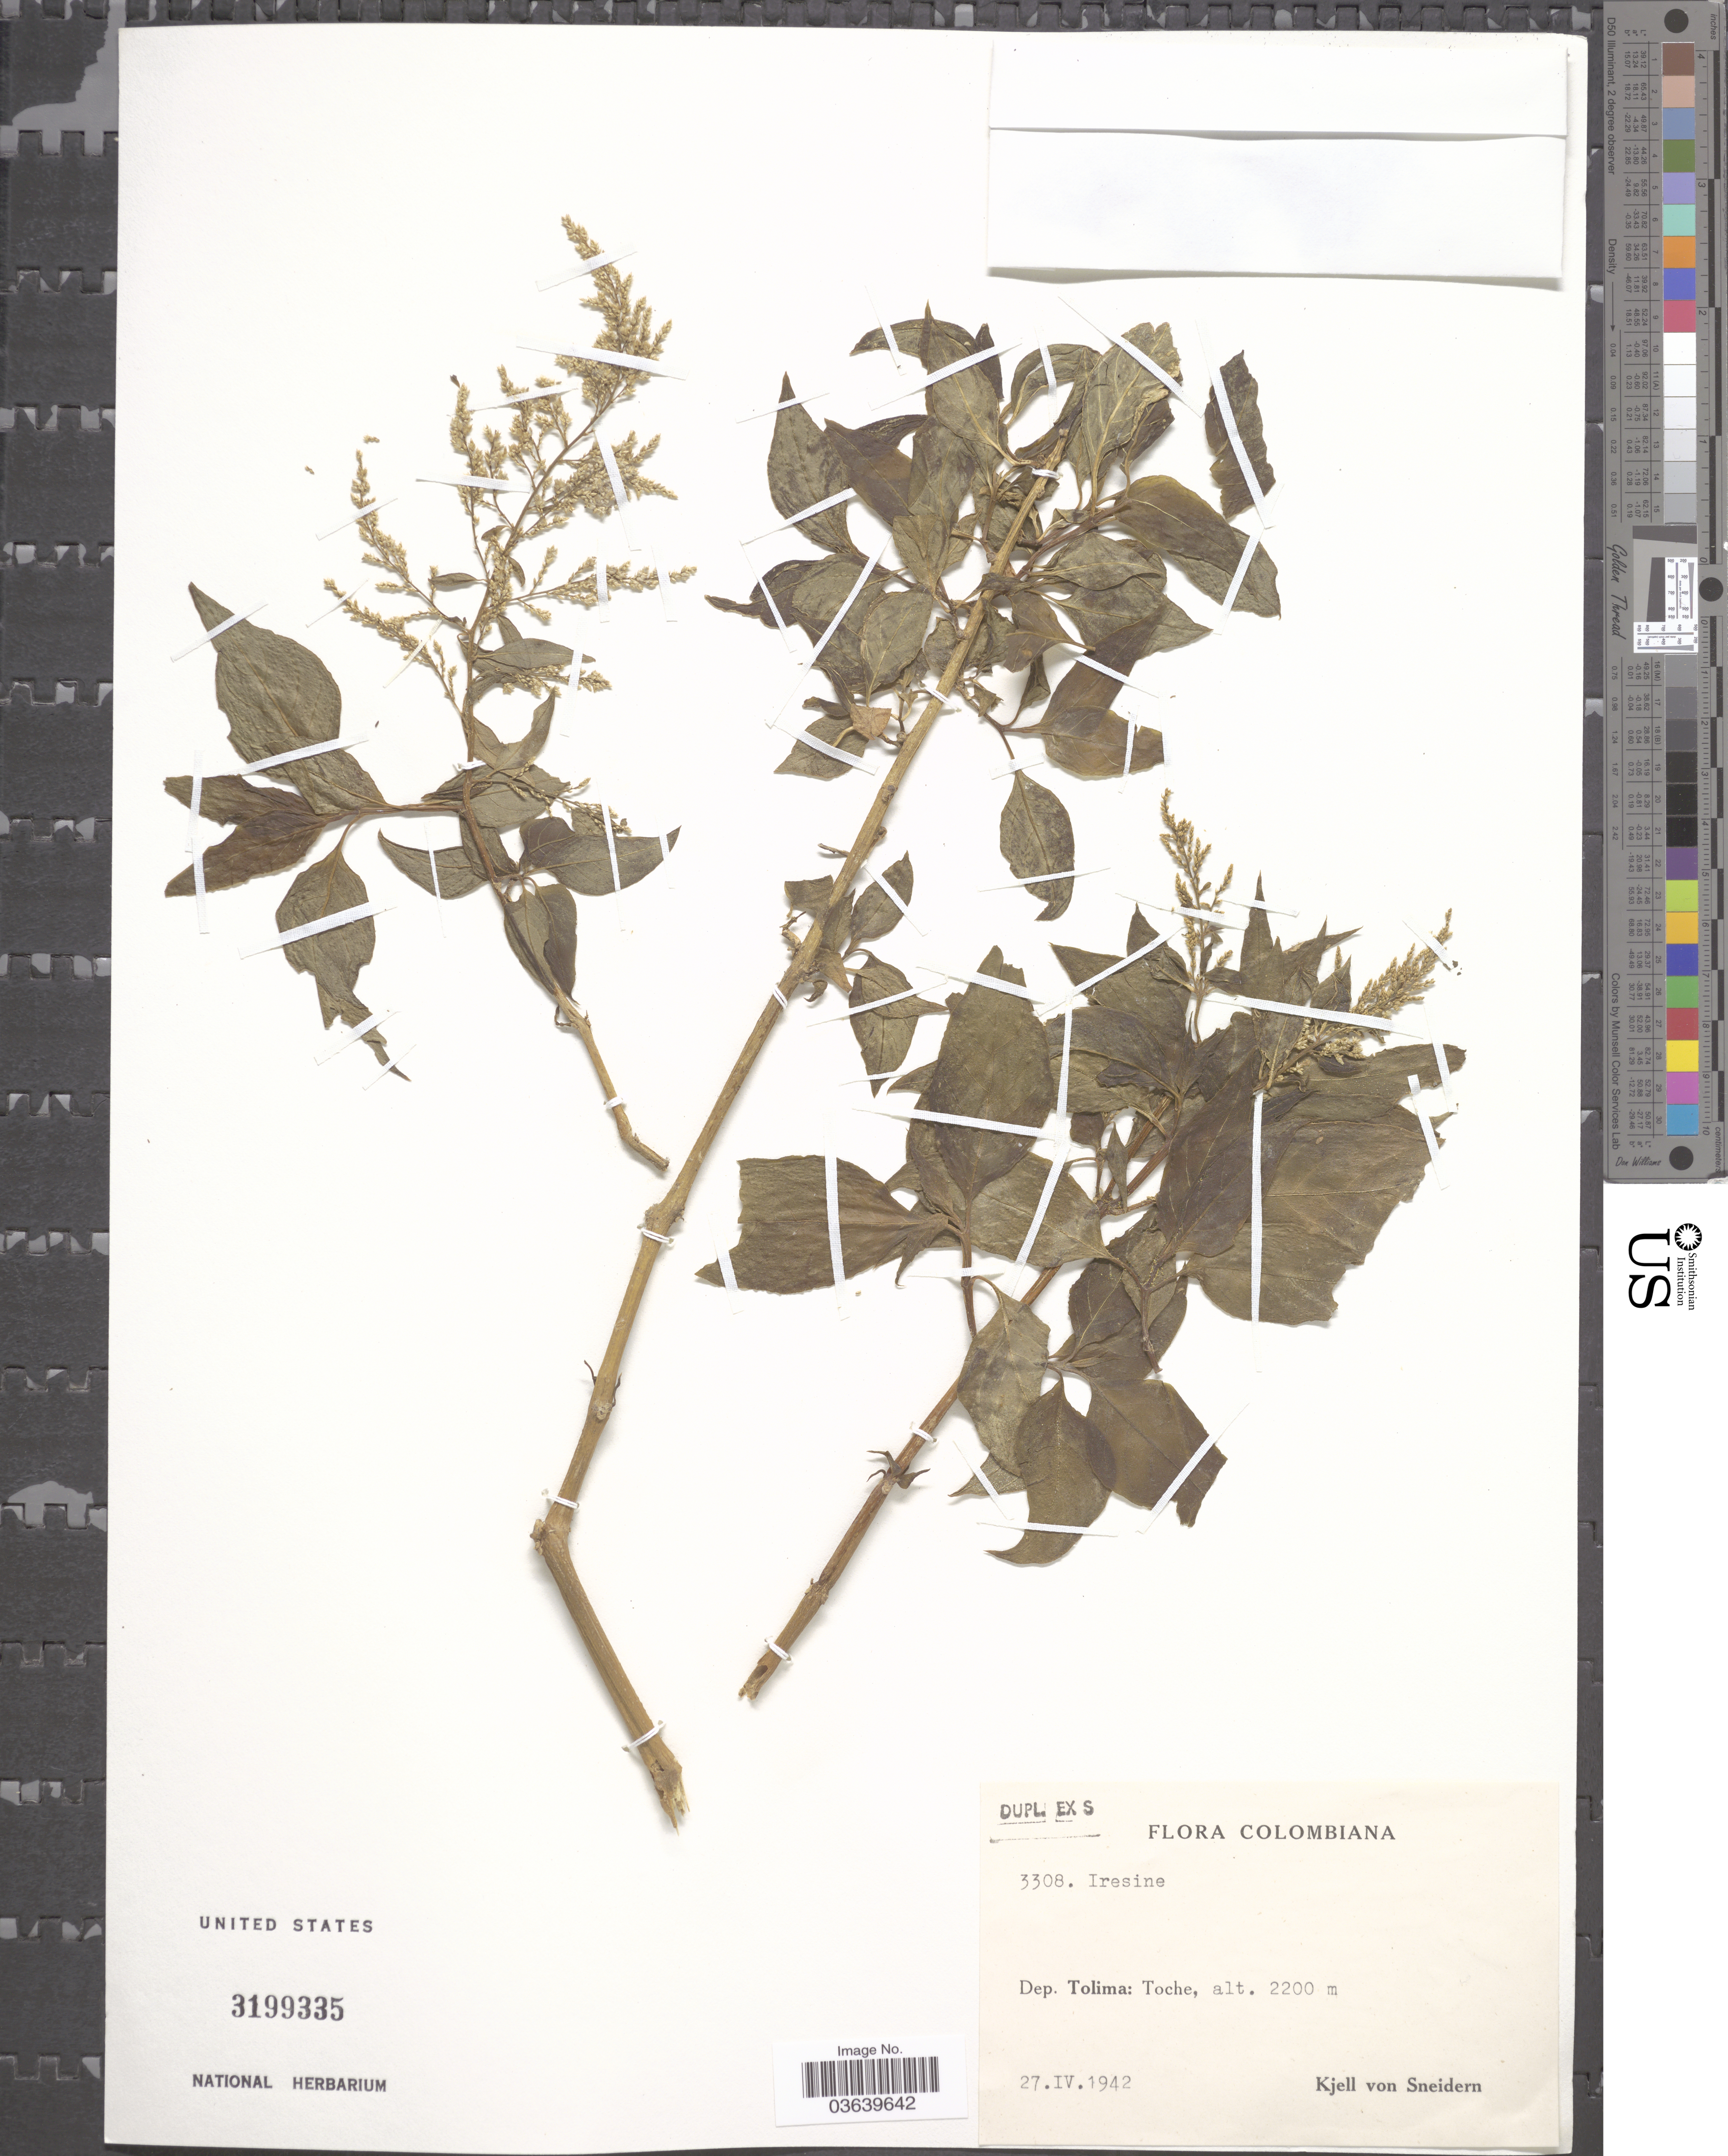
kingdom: Plantae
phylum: Tracheophyta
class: Magnoliopsida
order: Caryophyllales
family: Amaranthaceae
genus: Iresine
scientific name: Iresine sp.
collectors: K. von Sneidern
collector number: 3308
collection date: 1942-04-27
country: Colombia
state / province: Tolima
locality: Dep. Tolima: Toche.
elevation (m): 2200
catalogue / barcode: US 3199335